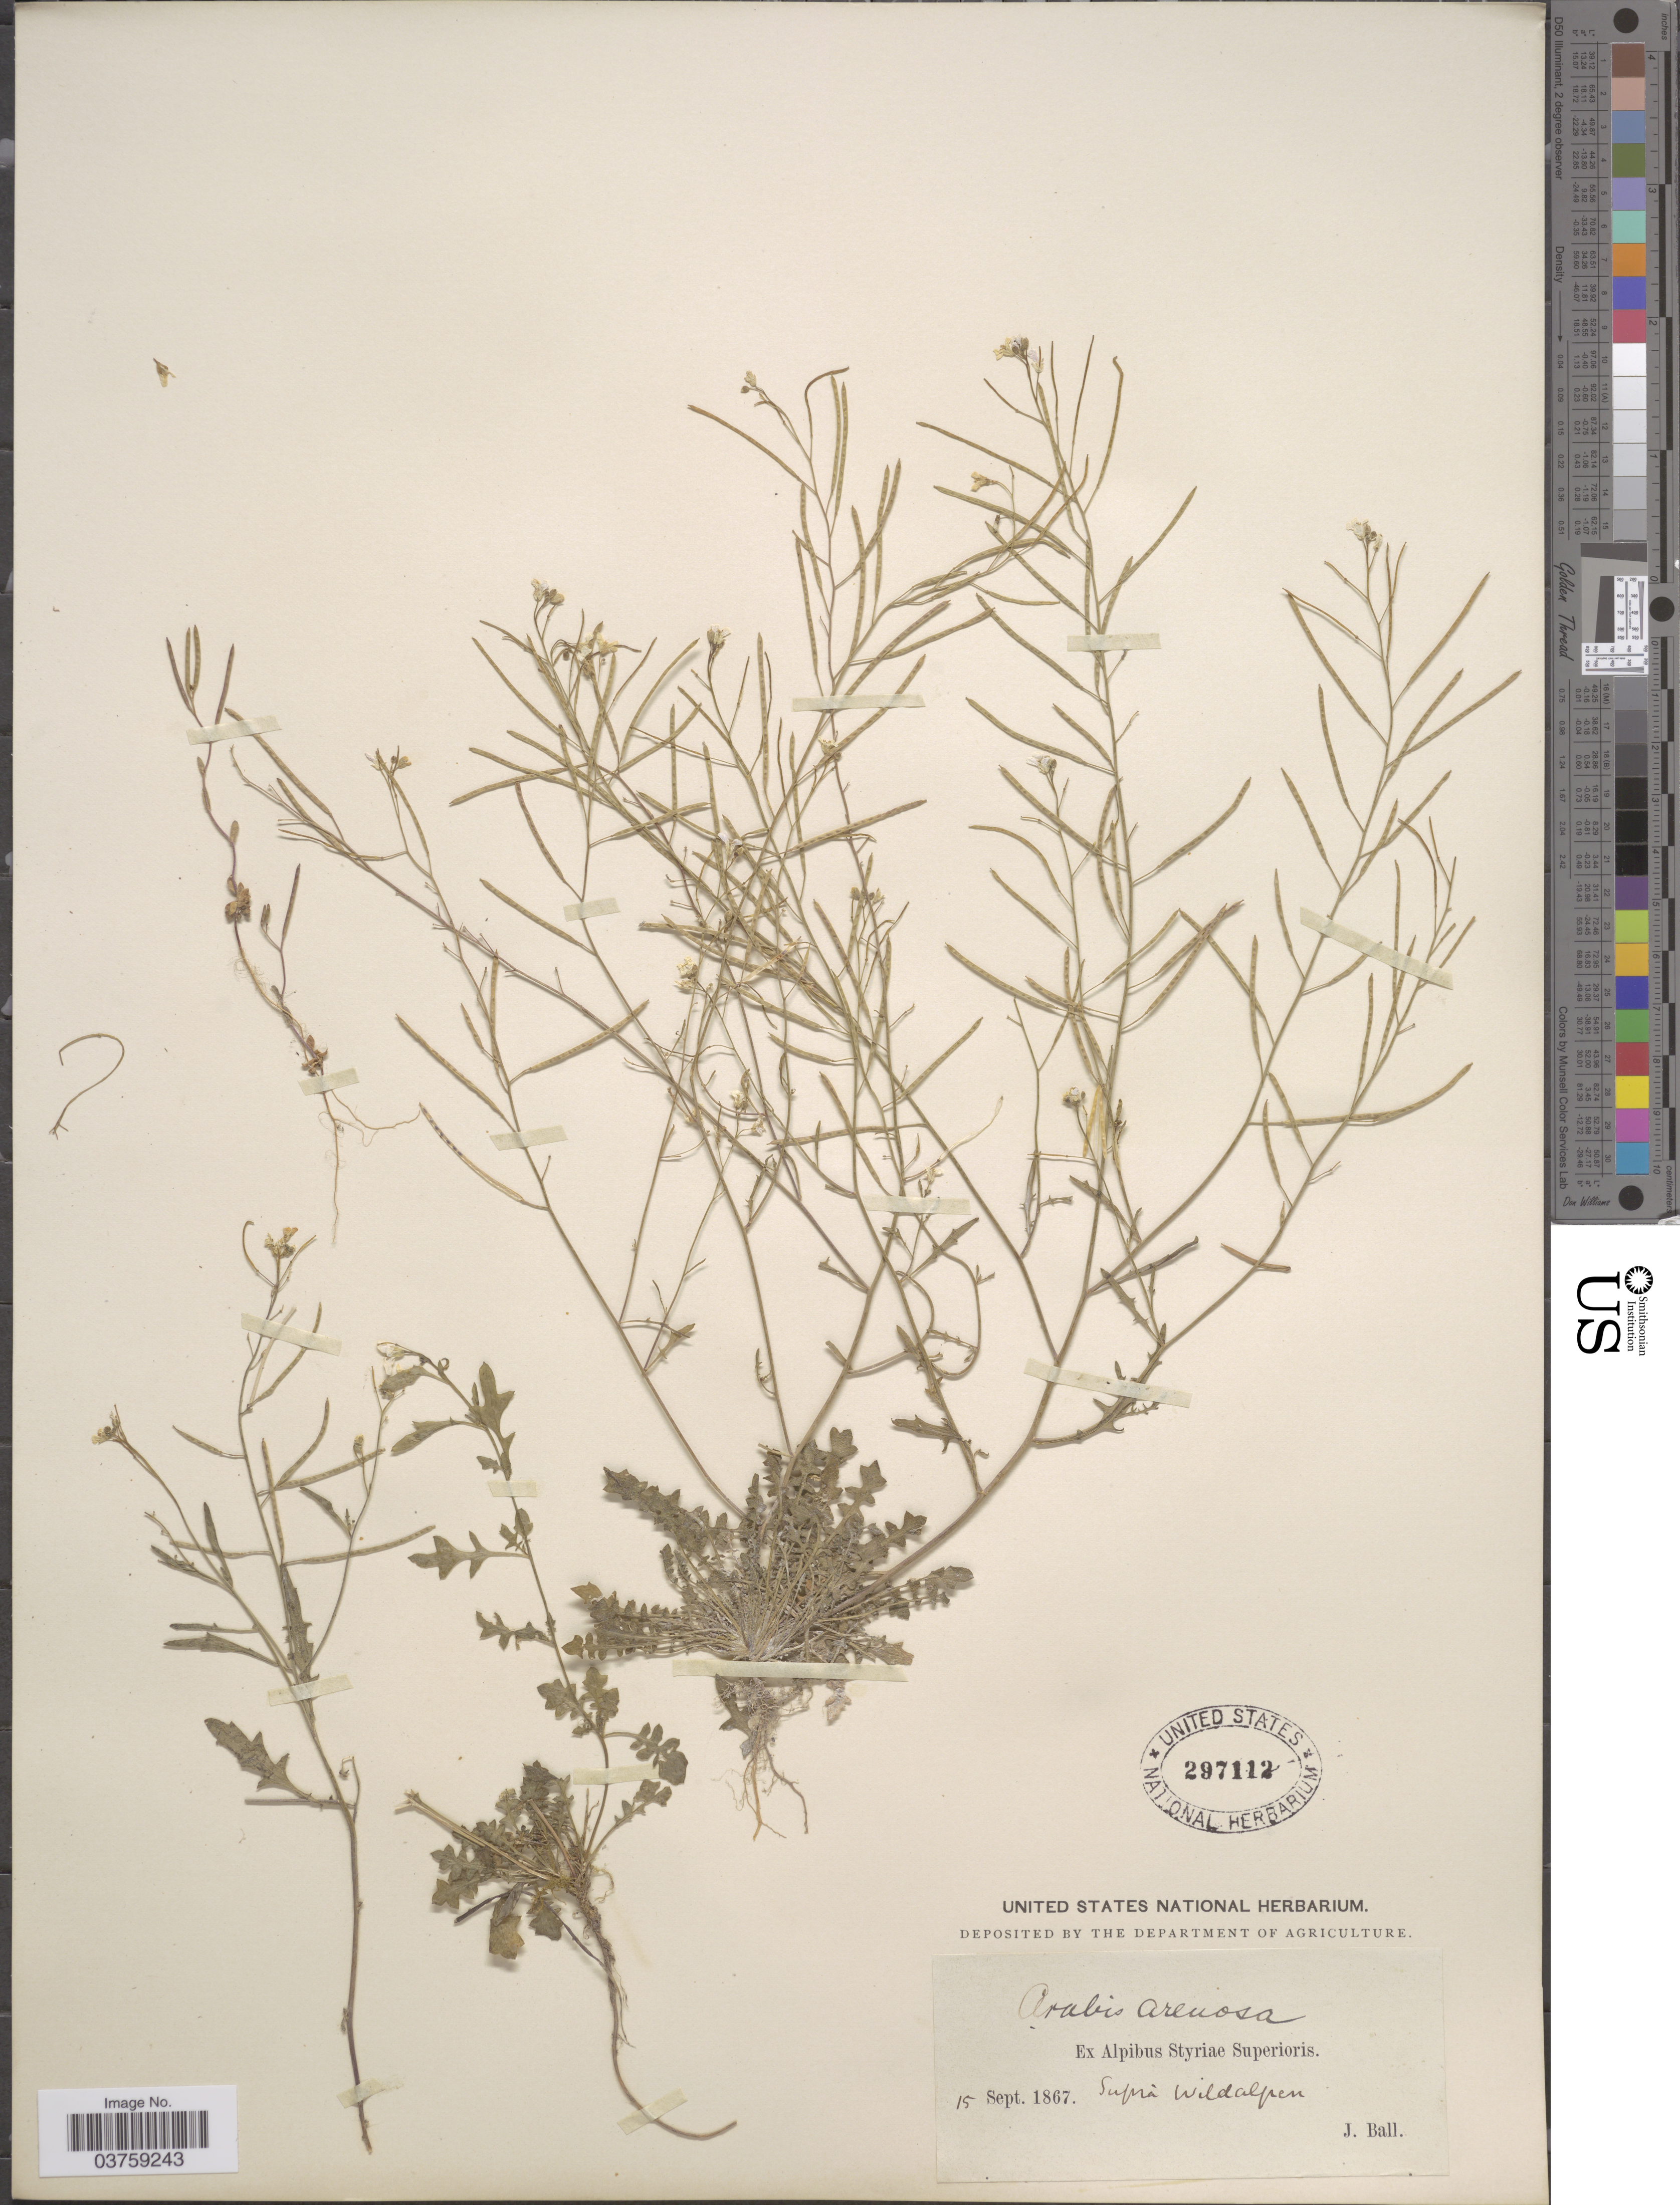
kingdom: Plantae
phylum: Tracheophyta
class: Magnoliopsida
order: Brassicales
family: Brassicaceae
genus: Arabis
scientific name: Arabis arenosa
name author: (L.) Scop.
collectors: J. Ball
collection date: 1867-09-15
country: Austria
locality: Ex Alpibus Styriæ Superioris. Supra Wildalpen.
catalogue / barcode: US 297112